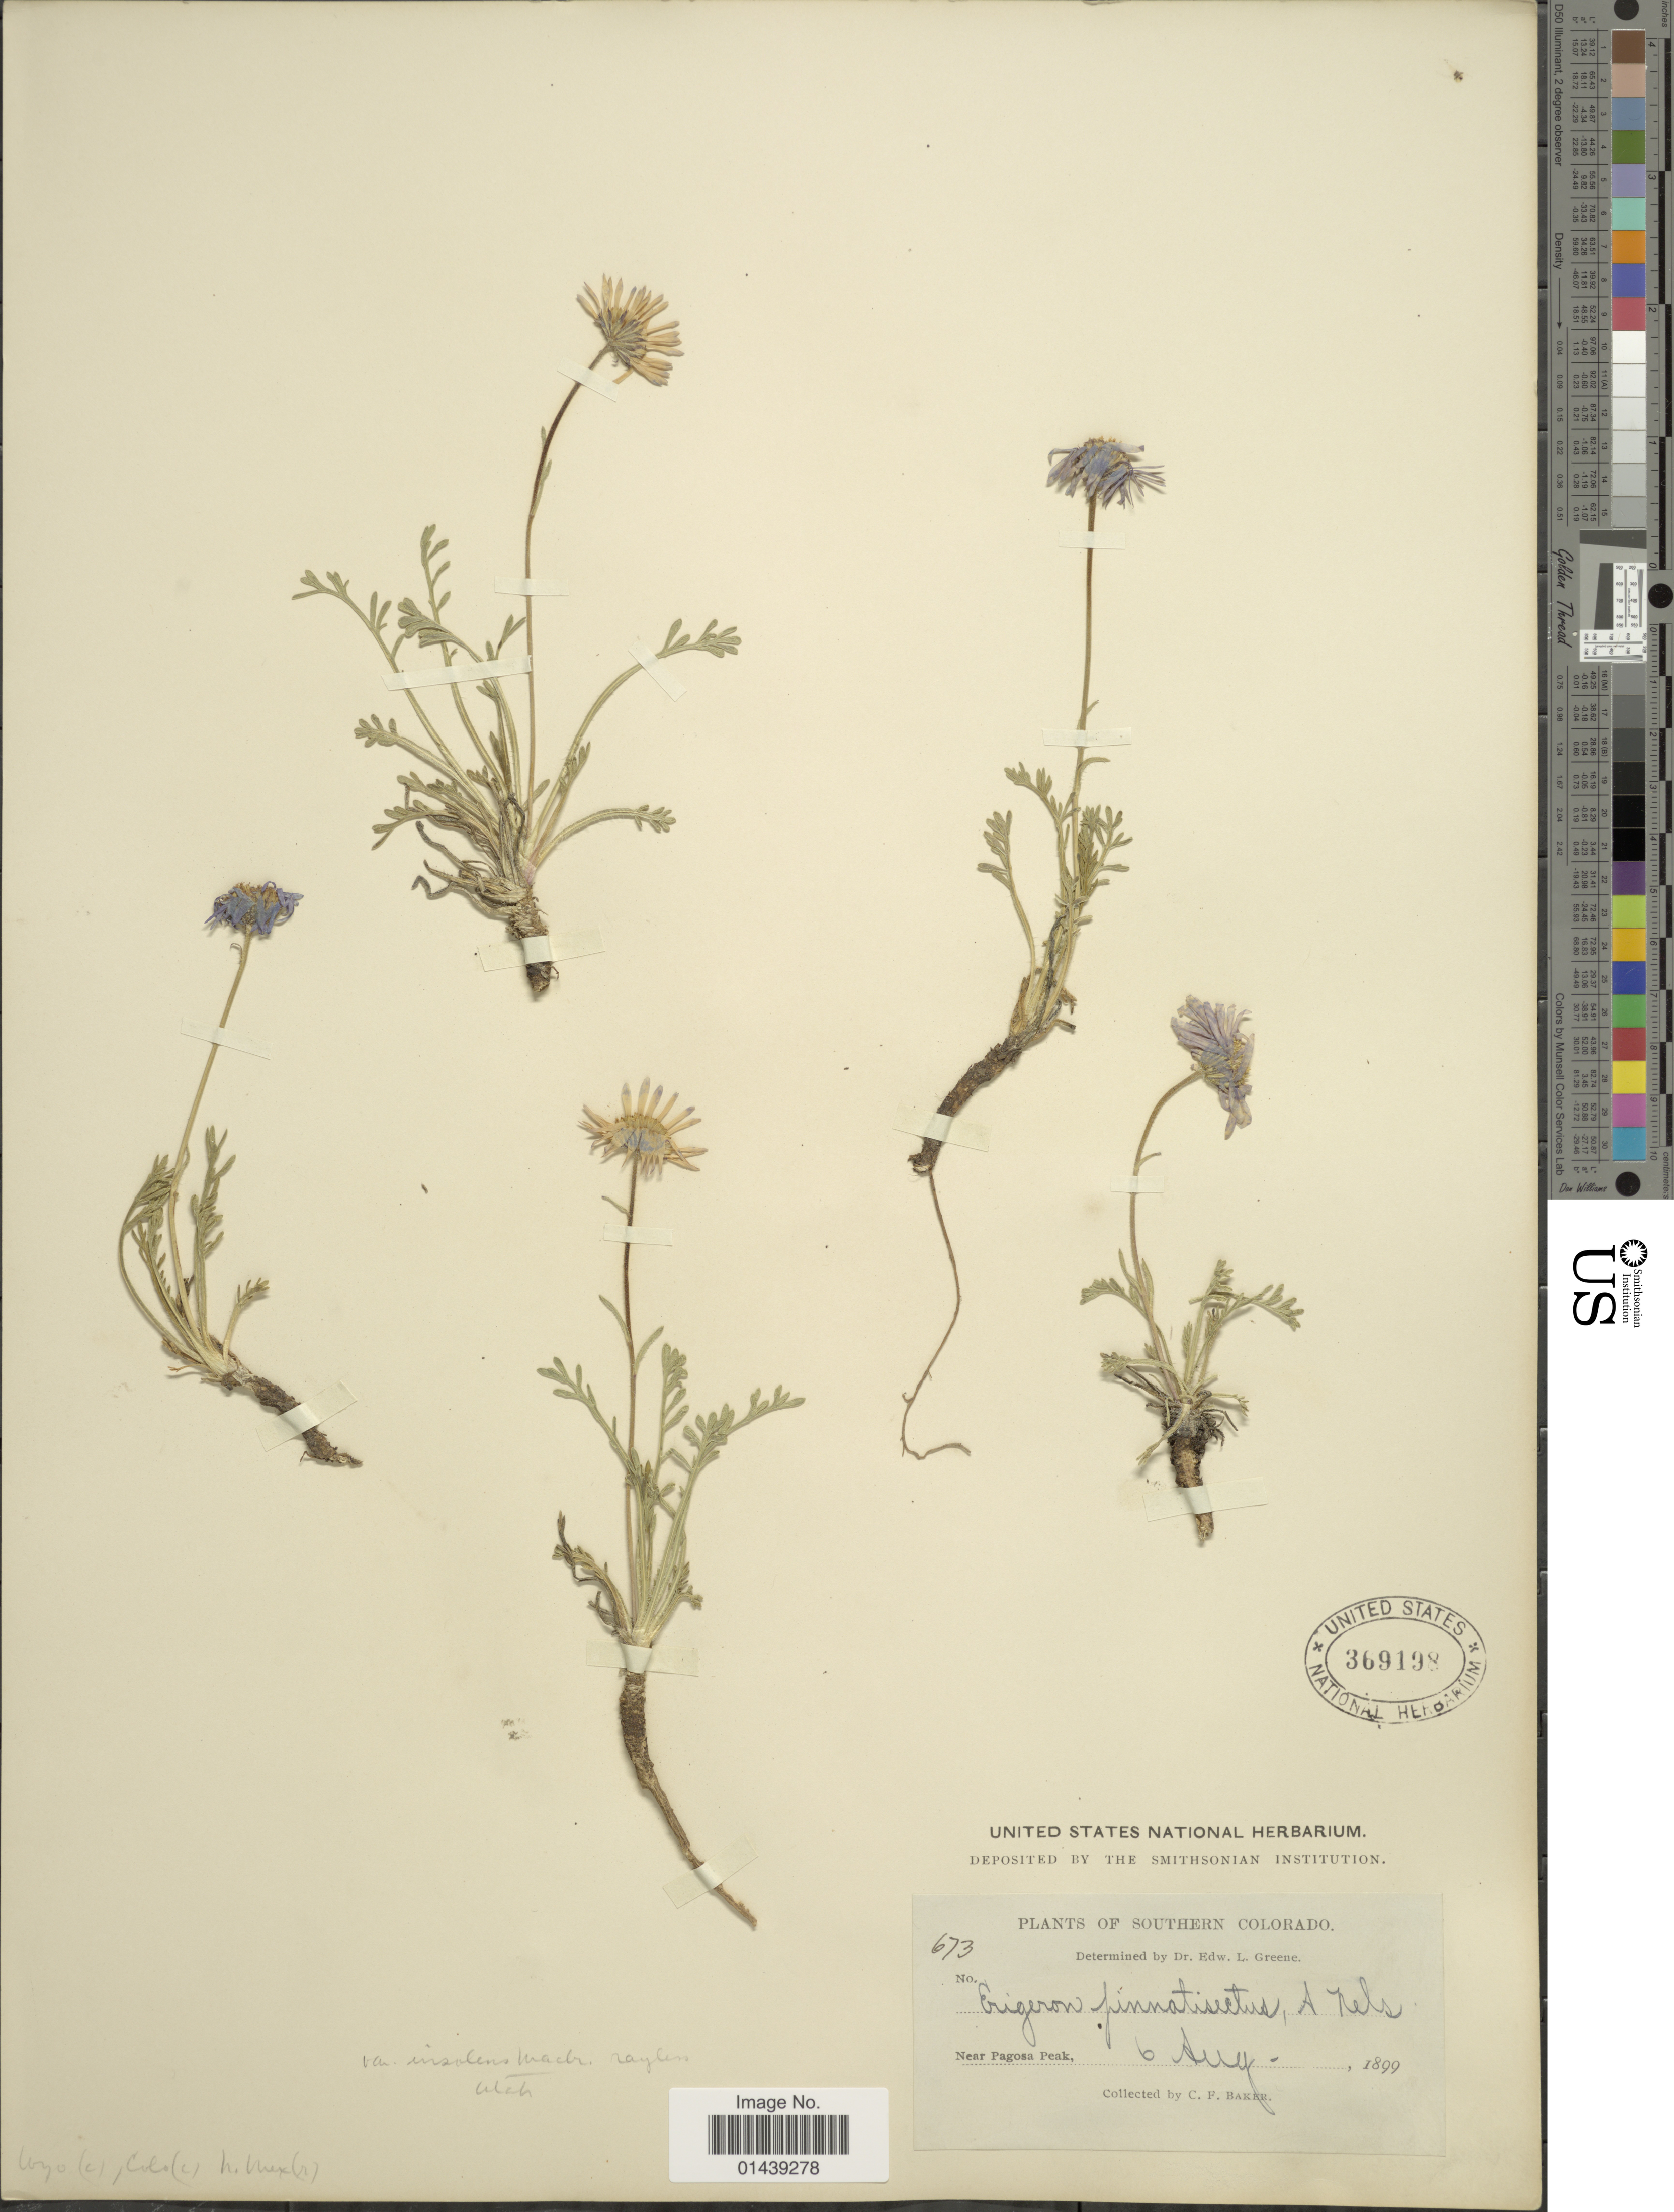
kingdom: Plantae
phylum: Tracheophyta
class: Magnoliopsida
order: Asterales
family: Asteraceae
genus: Erigeron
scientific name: Erigeron pinnatisectus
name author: (A. Gray) A. Nelson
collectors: C. F. Baker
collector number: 673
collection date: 1899-08-06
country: United States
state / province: Colorado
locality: Southern Colorado. Near Pagosa Peak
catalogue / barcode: US 369198